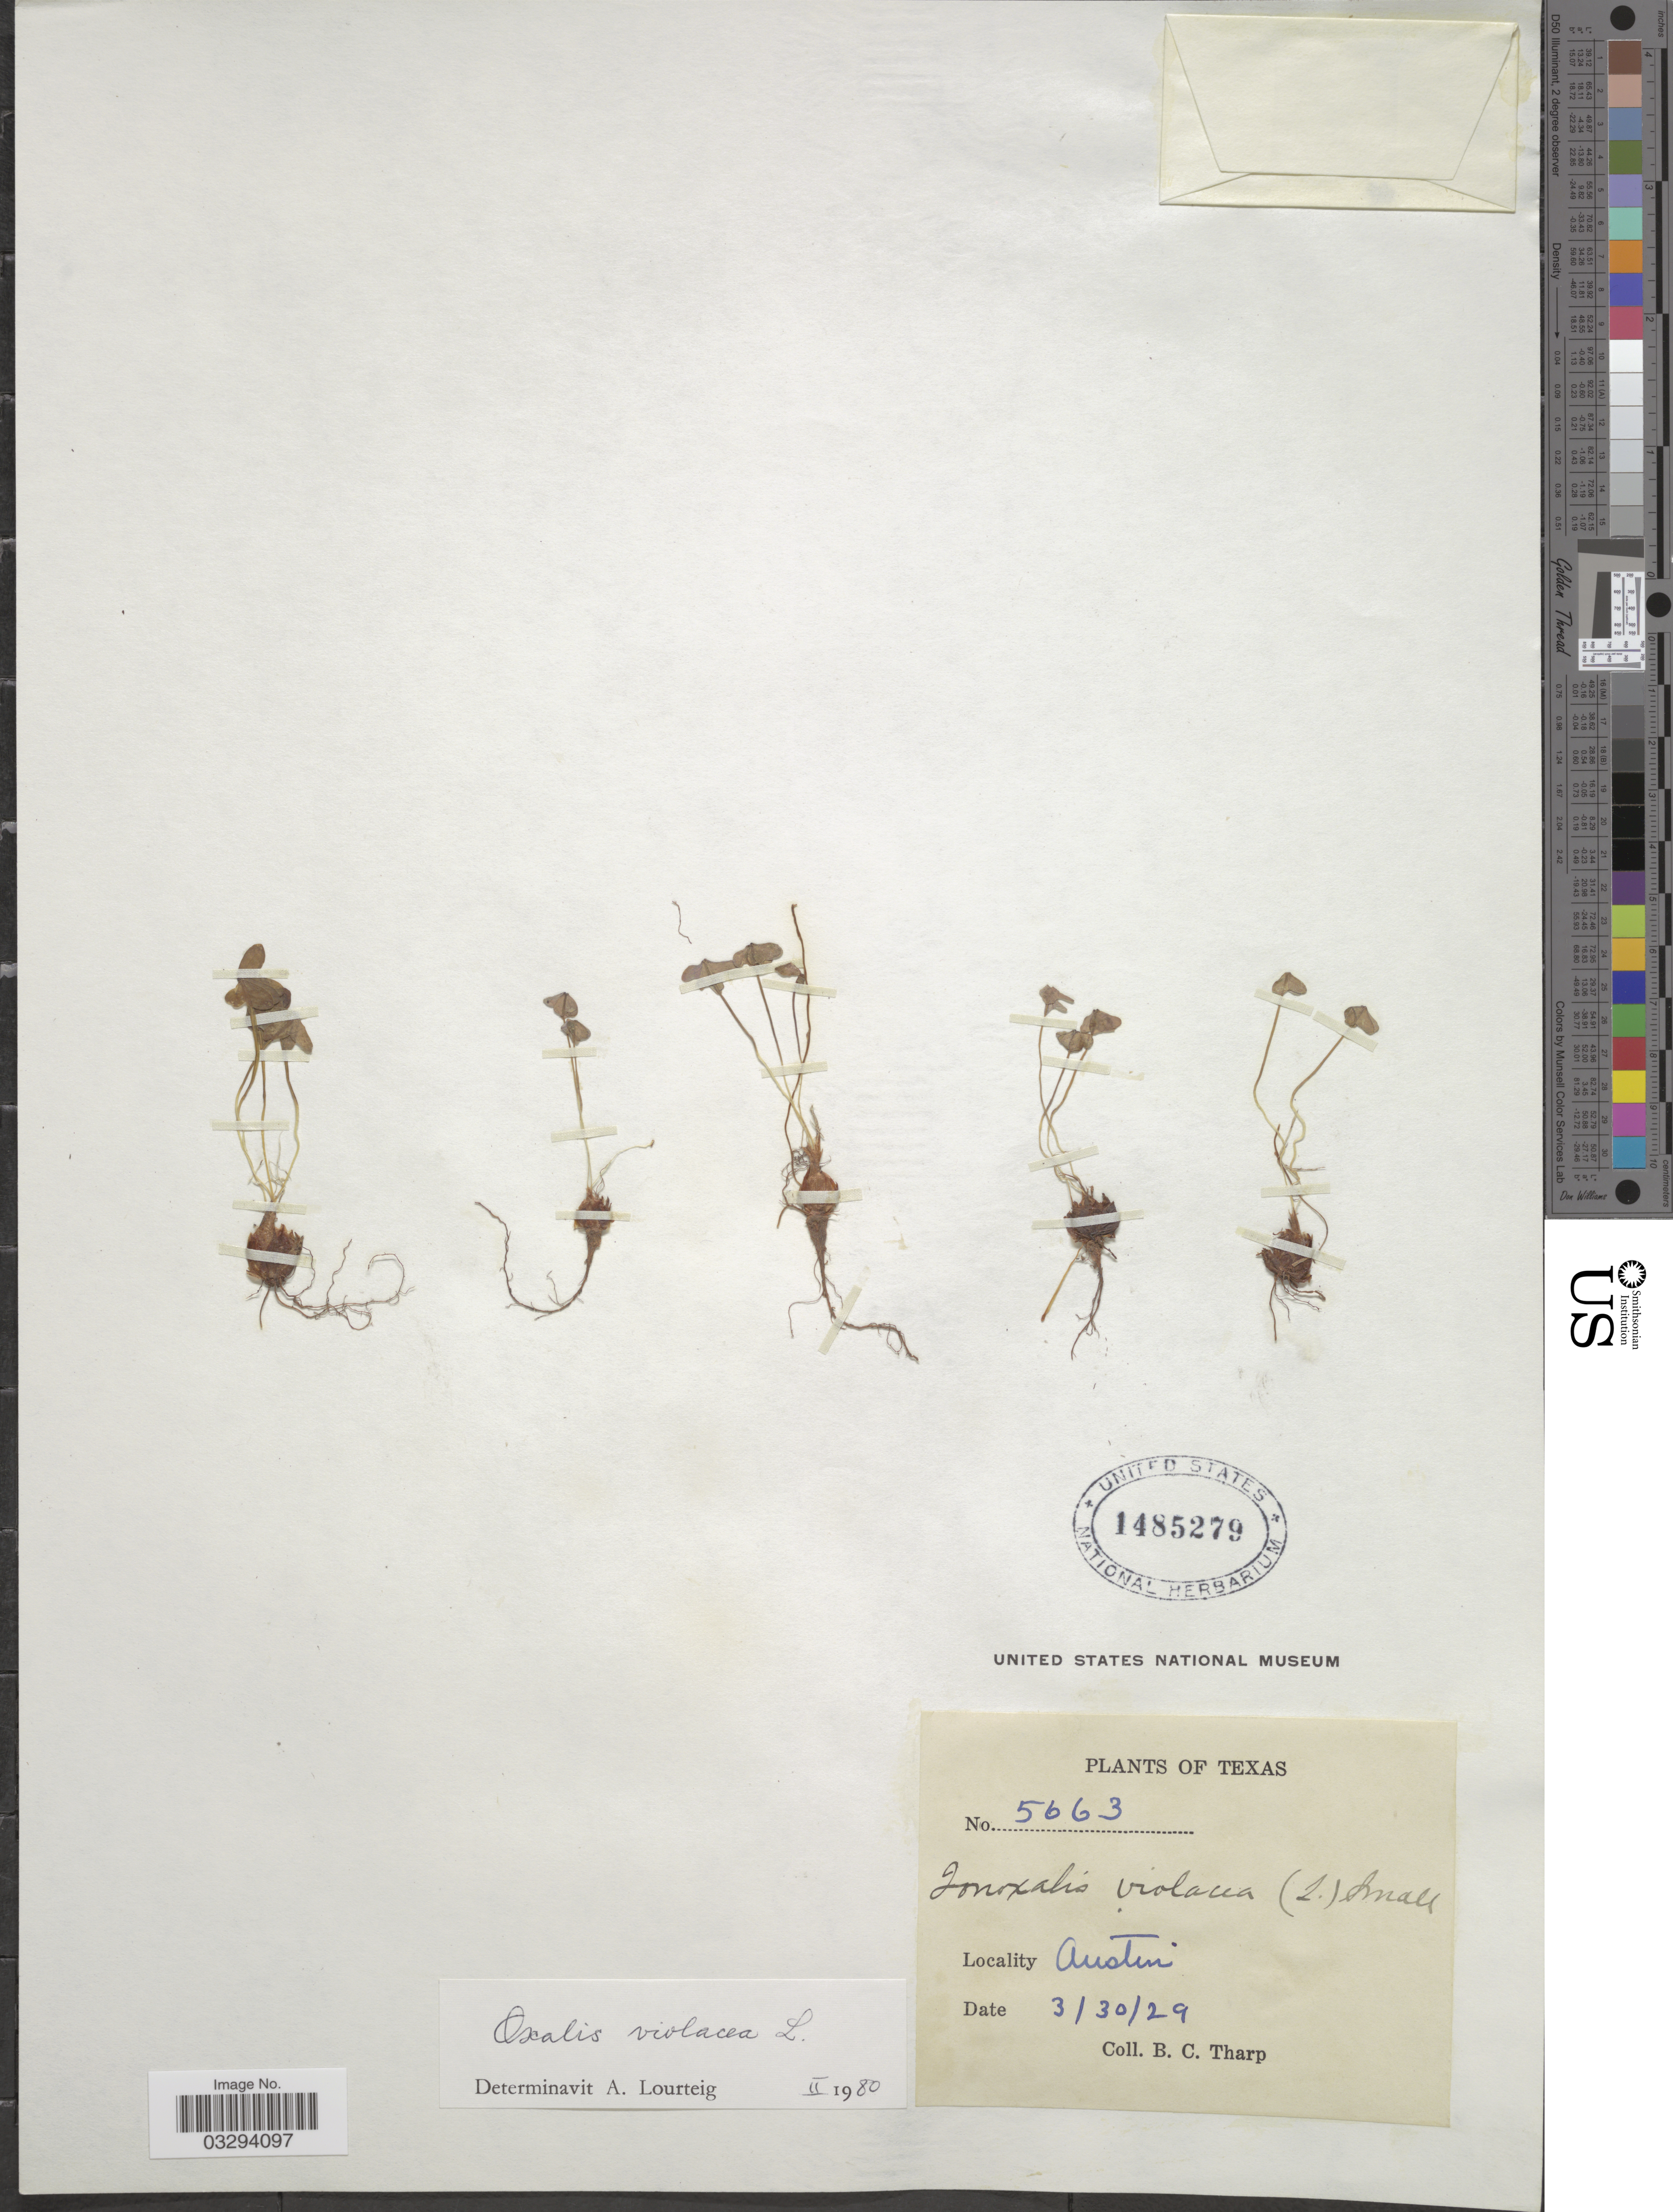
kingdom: Plantae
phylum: Tracheophyta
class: Magnoliopsida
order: Oxalidales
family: Oxalidaceae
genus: Oxalis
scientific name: Oxalis violacea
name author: L.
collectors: B. C. Tharp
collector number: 5663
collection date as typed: Transcribed d/m/y: 30/3/29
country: United States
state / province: Texas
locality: Austin.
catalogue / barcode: US 1485279